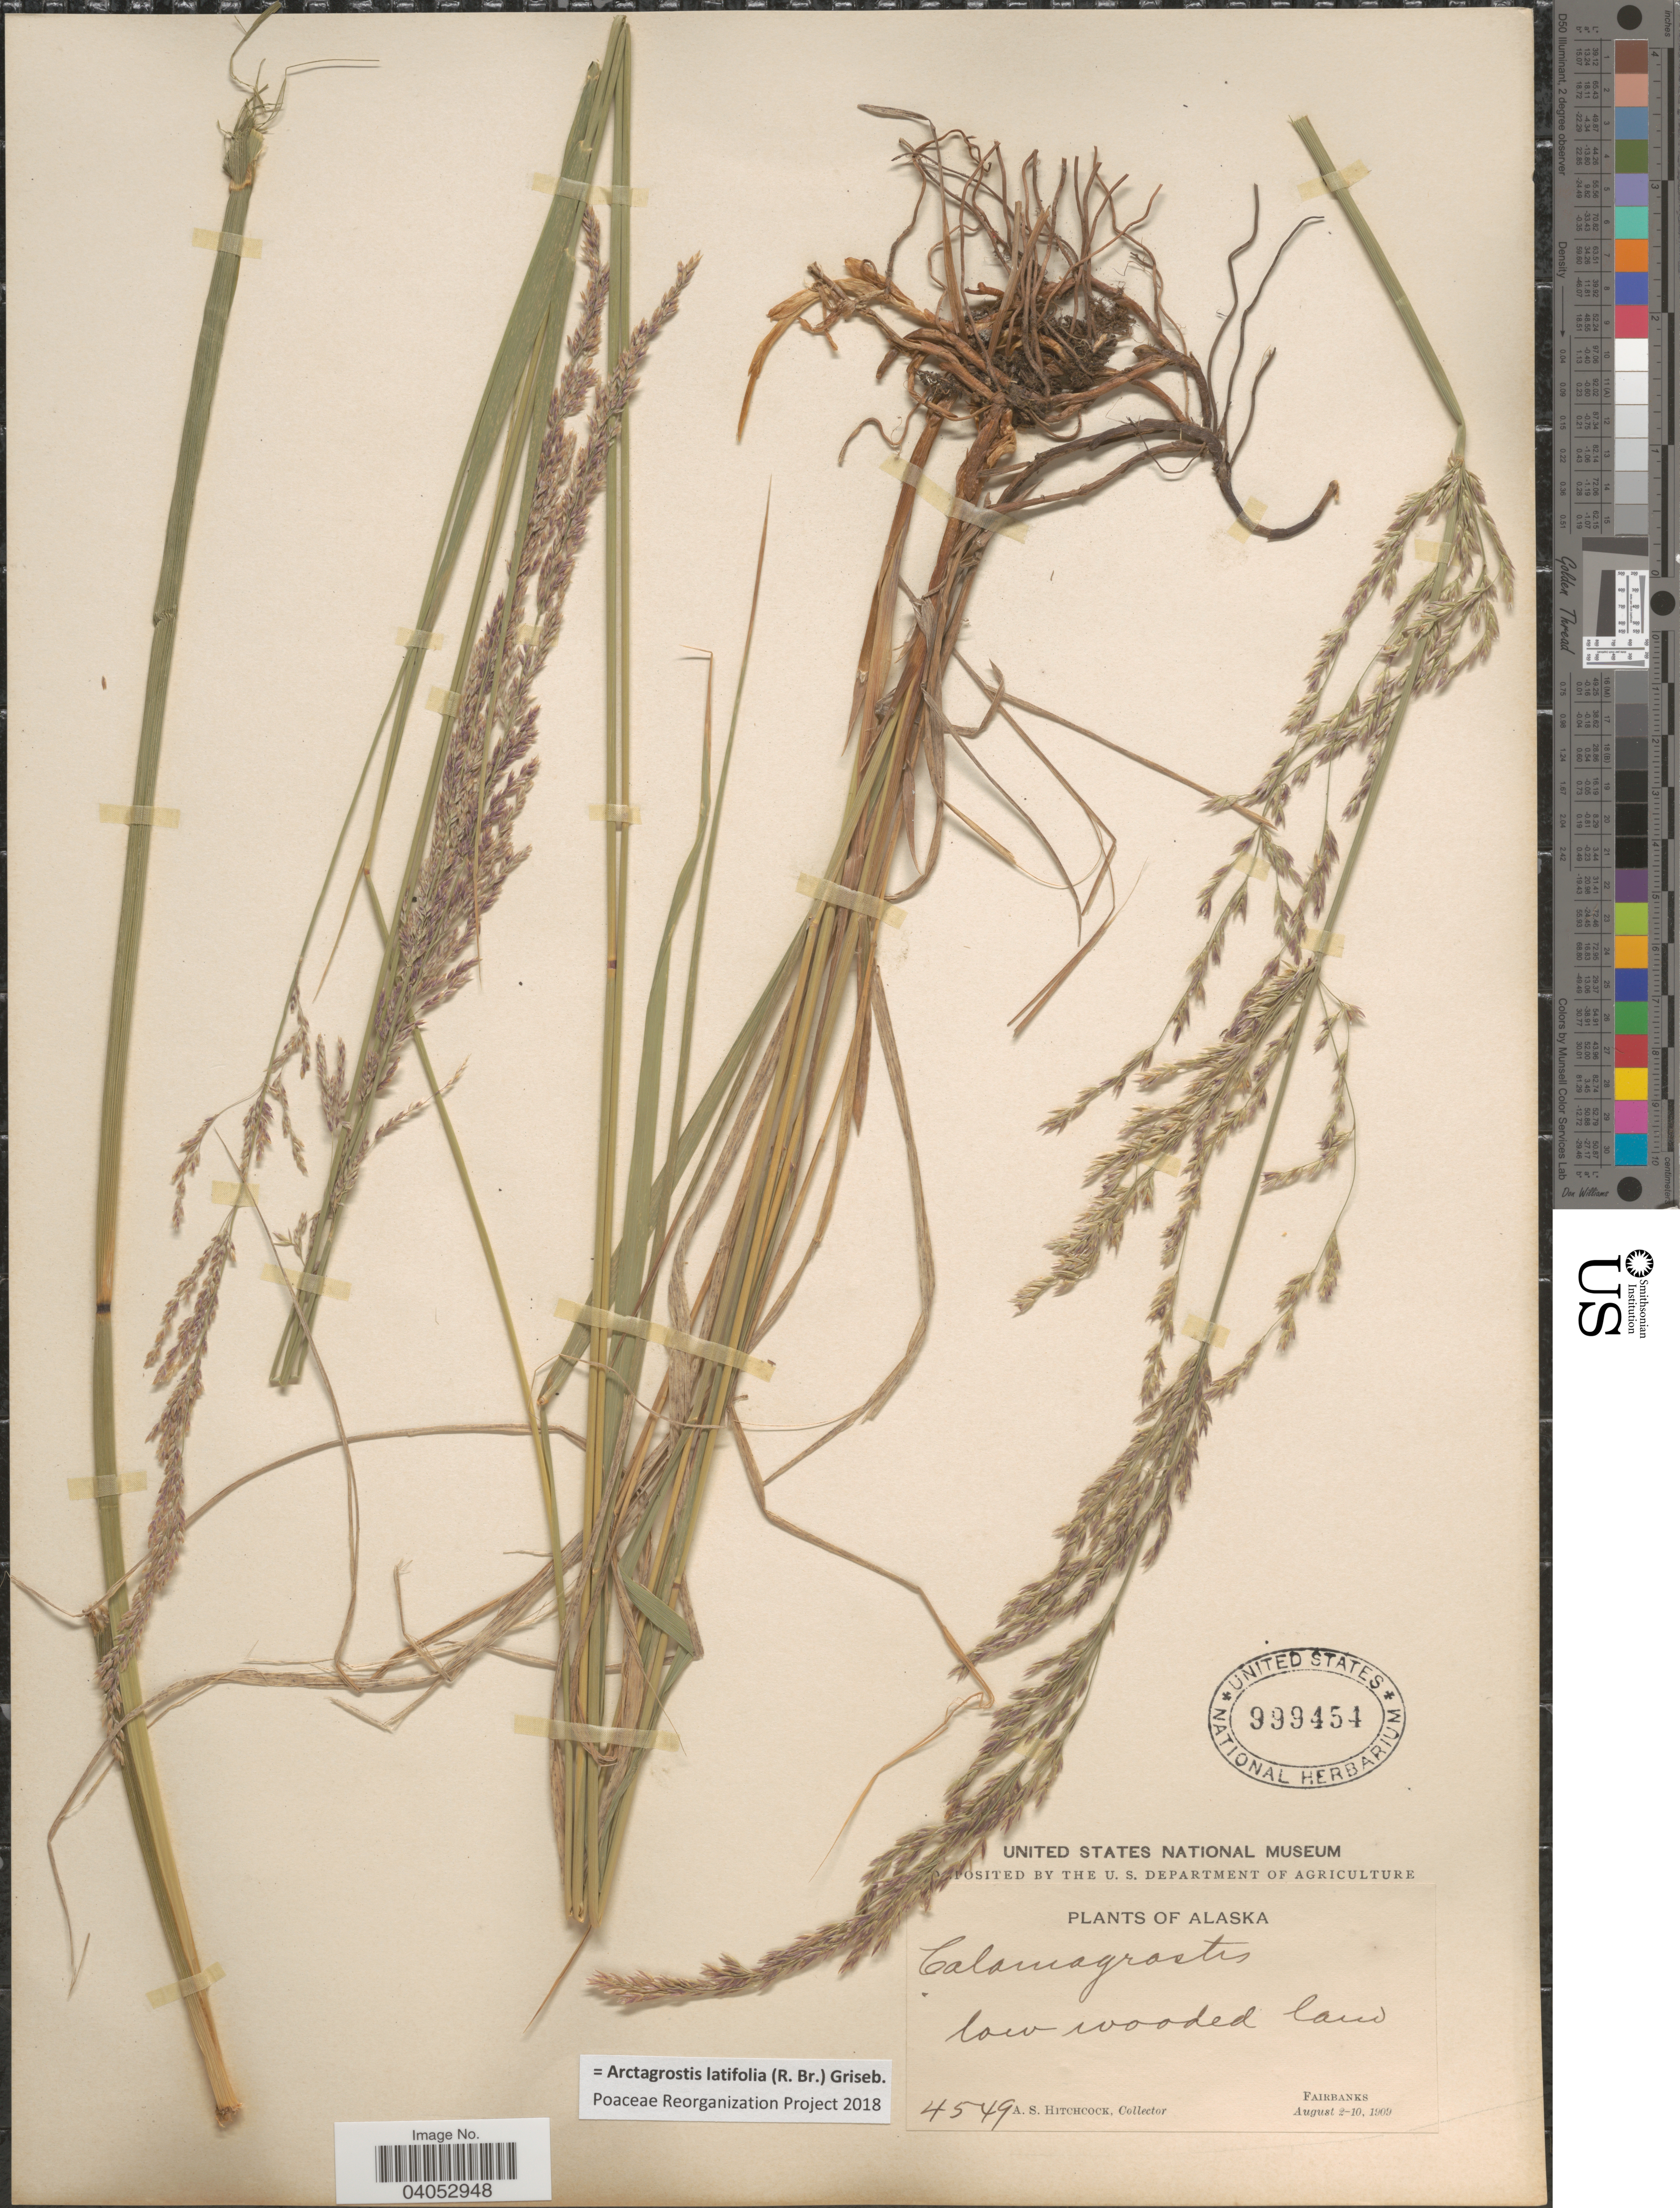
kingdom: Plantae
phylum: Tracheophyta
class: Liliopsida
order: Poales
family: Poaceae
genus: Arctagrostis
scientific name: Arctagrostis latifolia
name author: (R. Br.) Griseb.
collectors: A. S. Hitchcock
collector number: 4549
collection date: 1909-08-02/1909-08-10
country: United States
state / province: Alaska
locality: Fairbanks.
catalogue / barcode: US 999454